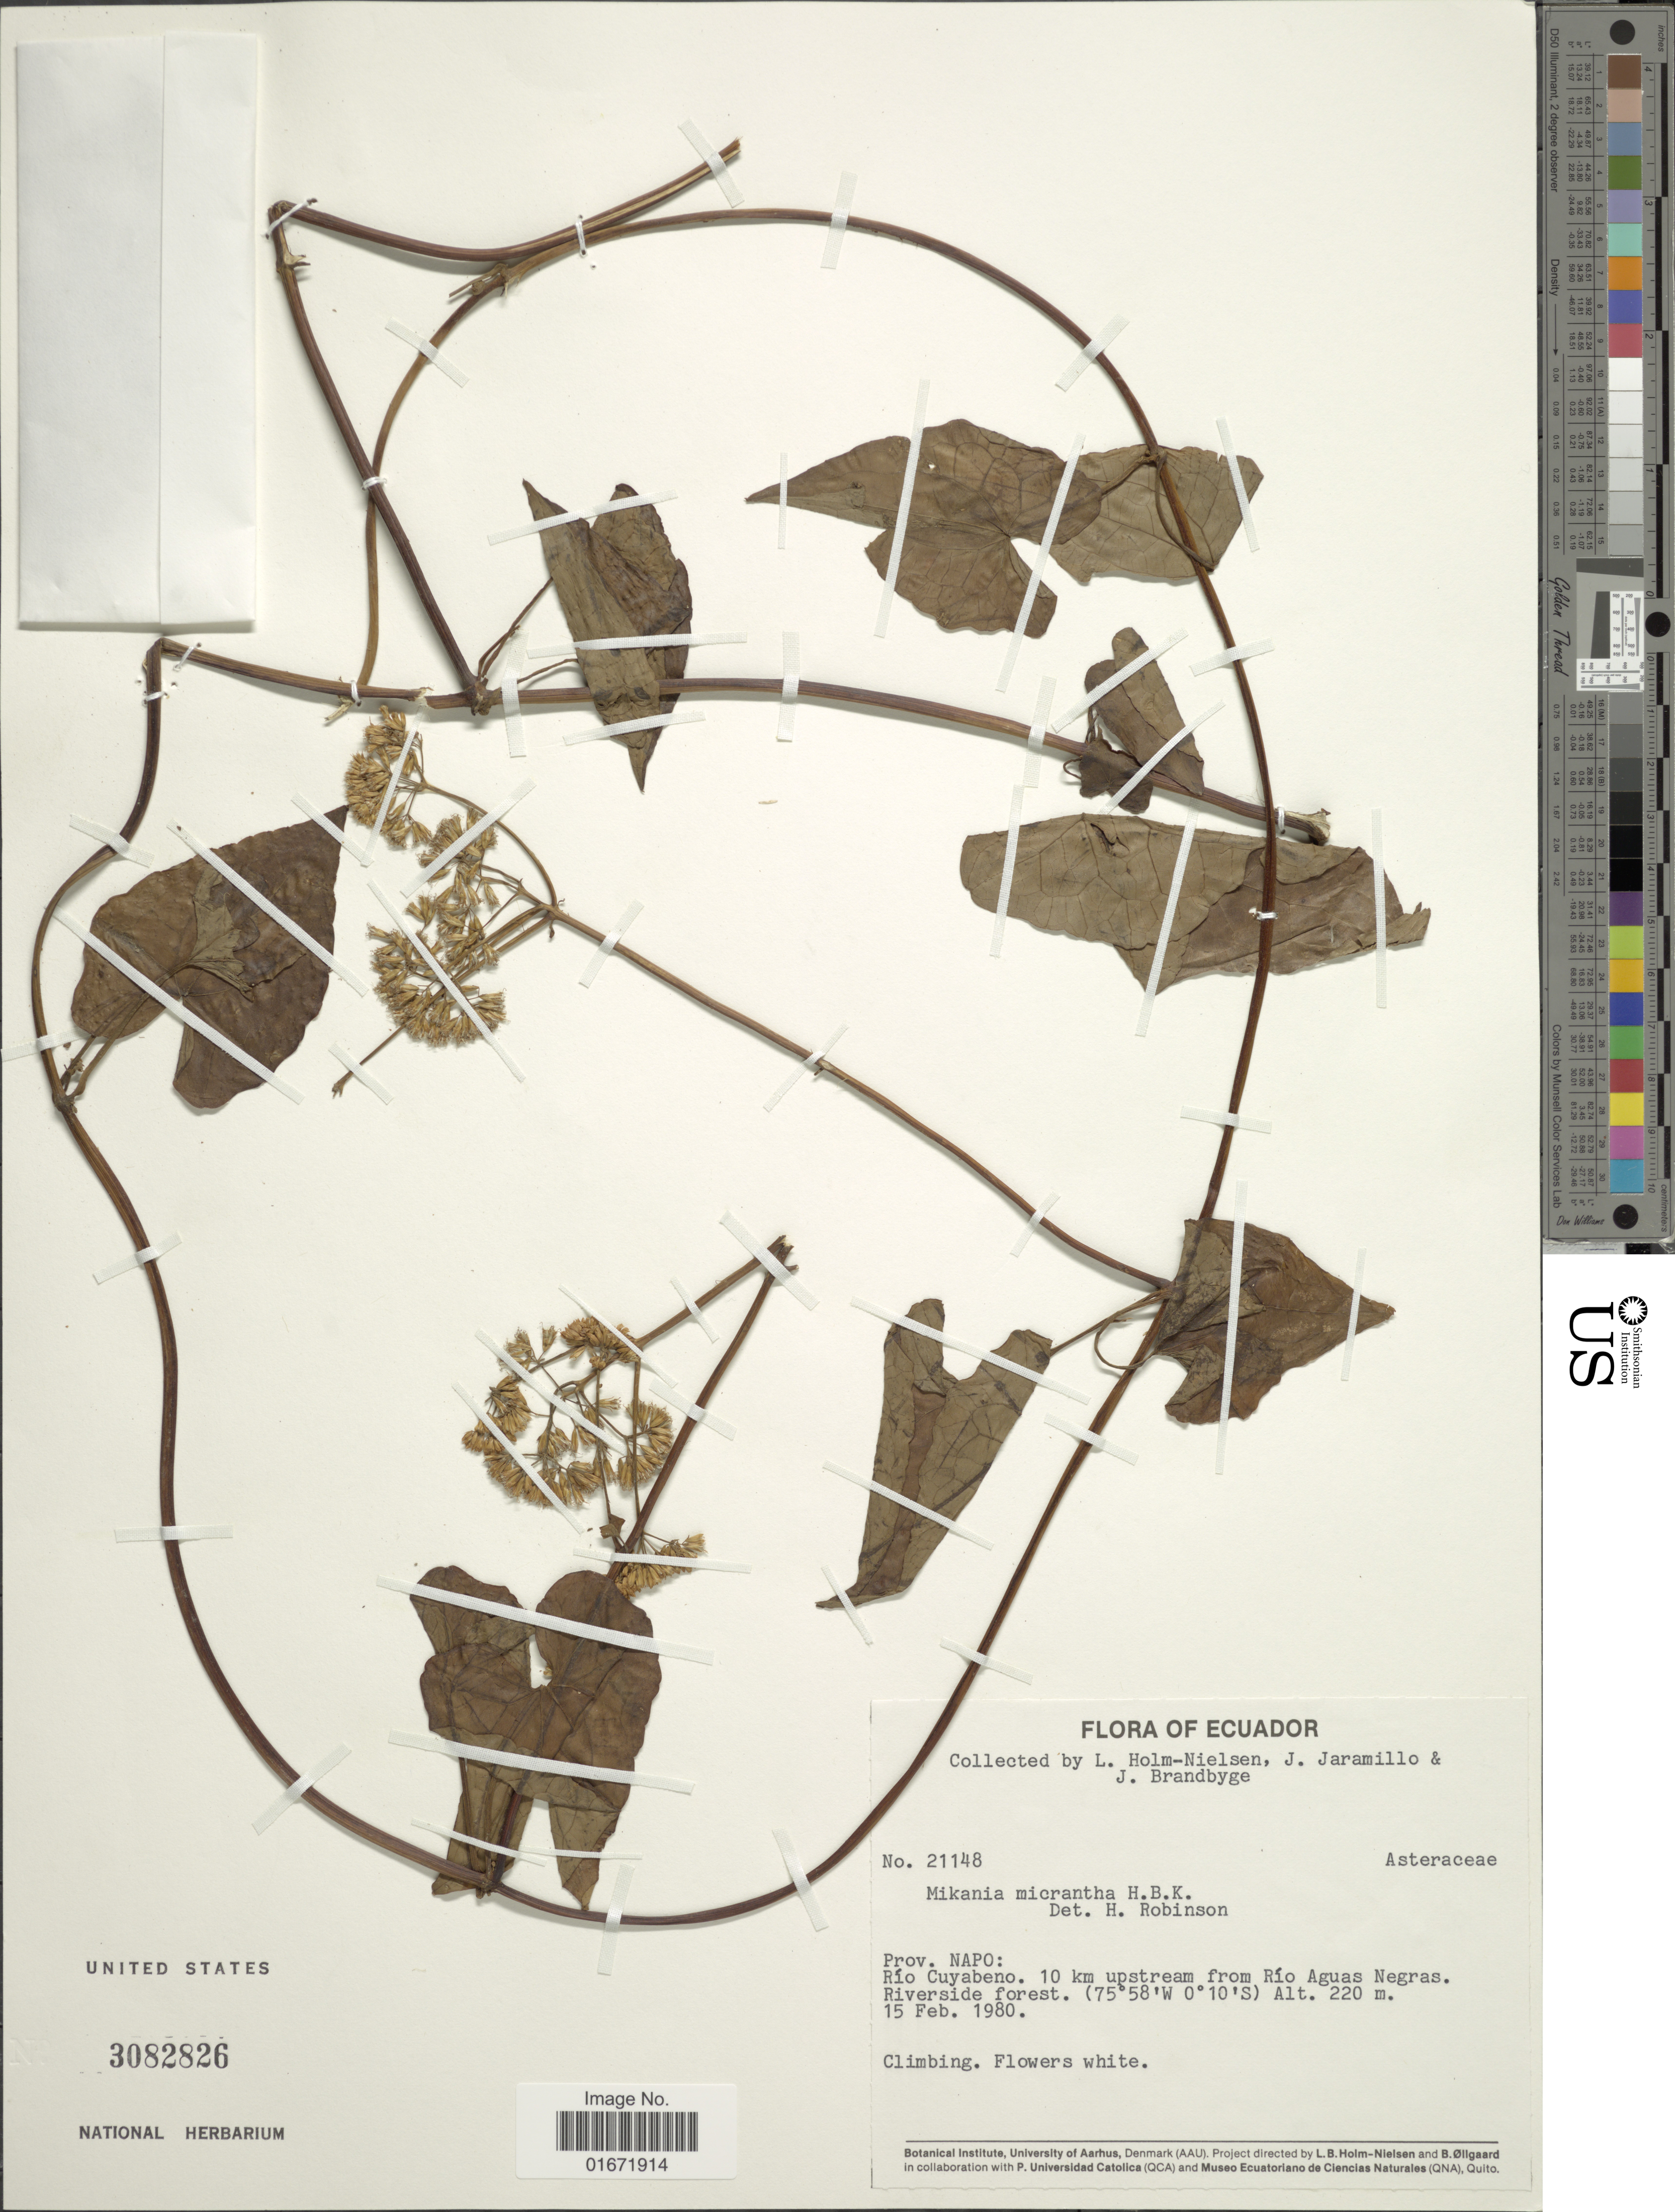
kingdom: Plantae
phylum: Tracheophyta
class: Magnoliopsida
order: Asterales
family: Asteraceae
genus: Mikania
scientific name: Mikania micrantha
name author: Kunth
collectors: L. B. Holm-Nielsen, J. Jaramillo & J. Brandbyge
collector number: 21148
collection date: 1980-02-15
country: Ecuador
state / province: Napo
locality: Prov. Napo: Río Cuyabeno. 10 km upstream from Río Aguas Negras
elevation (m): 220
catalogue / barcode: US 3082826